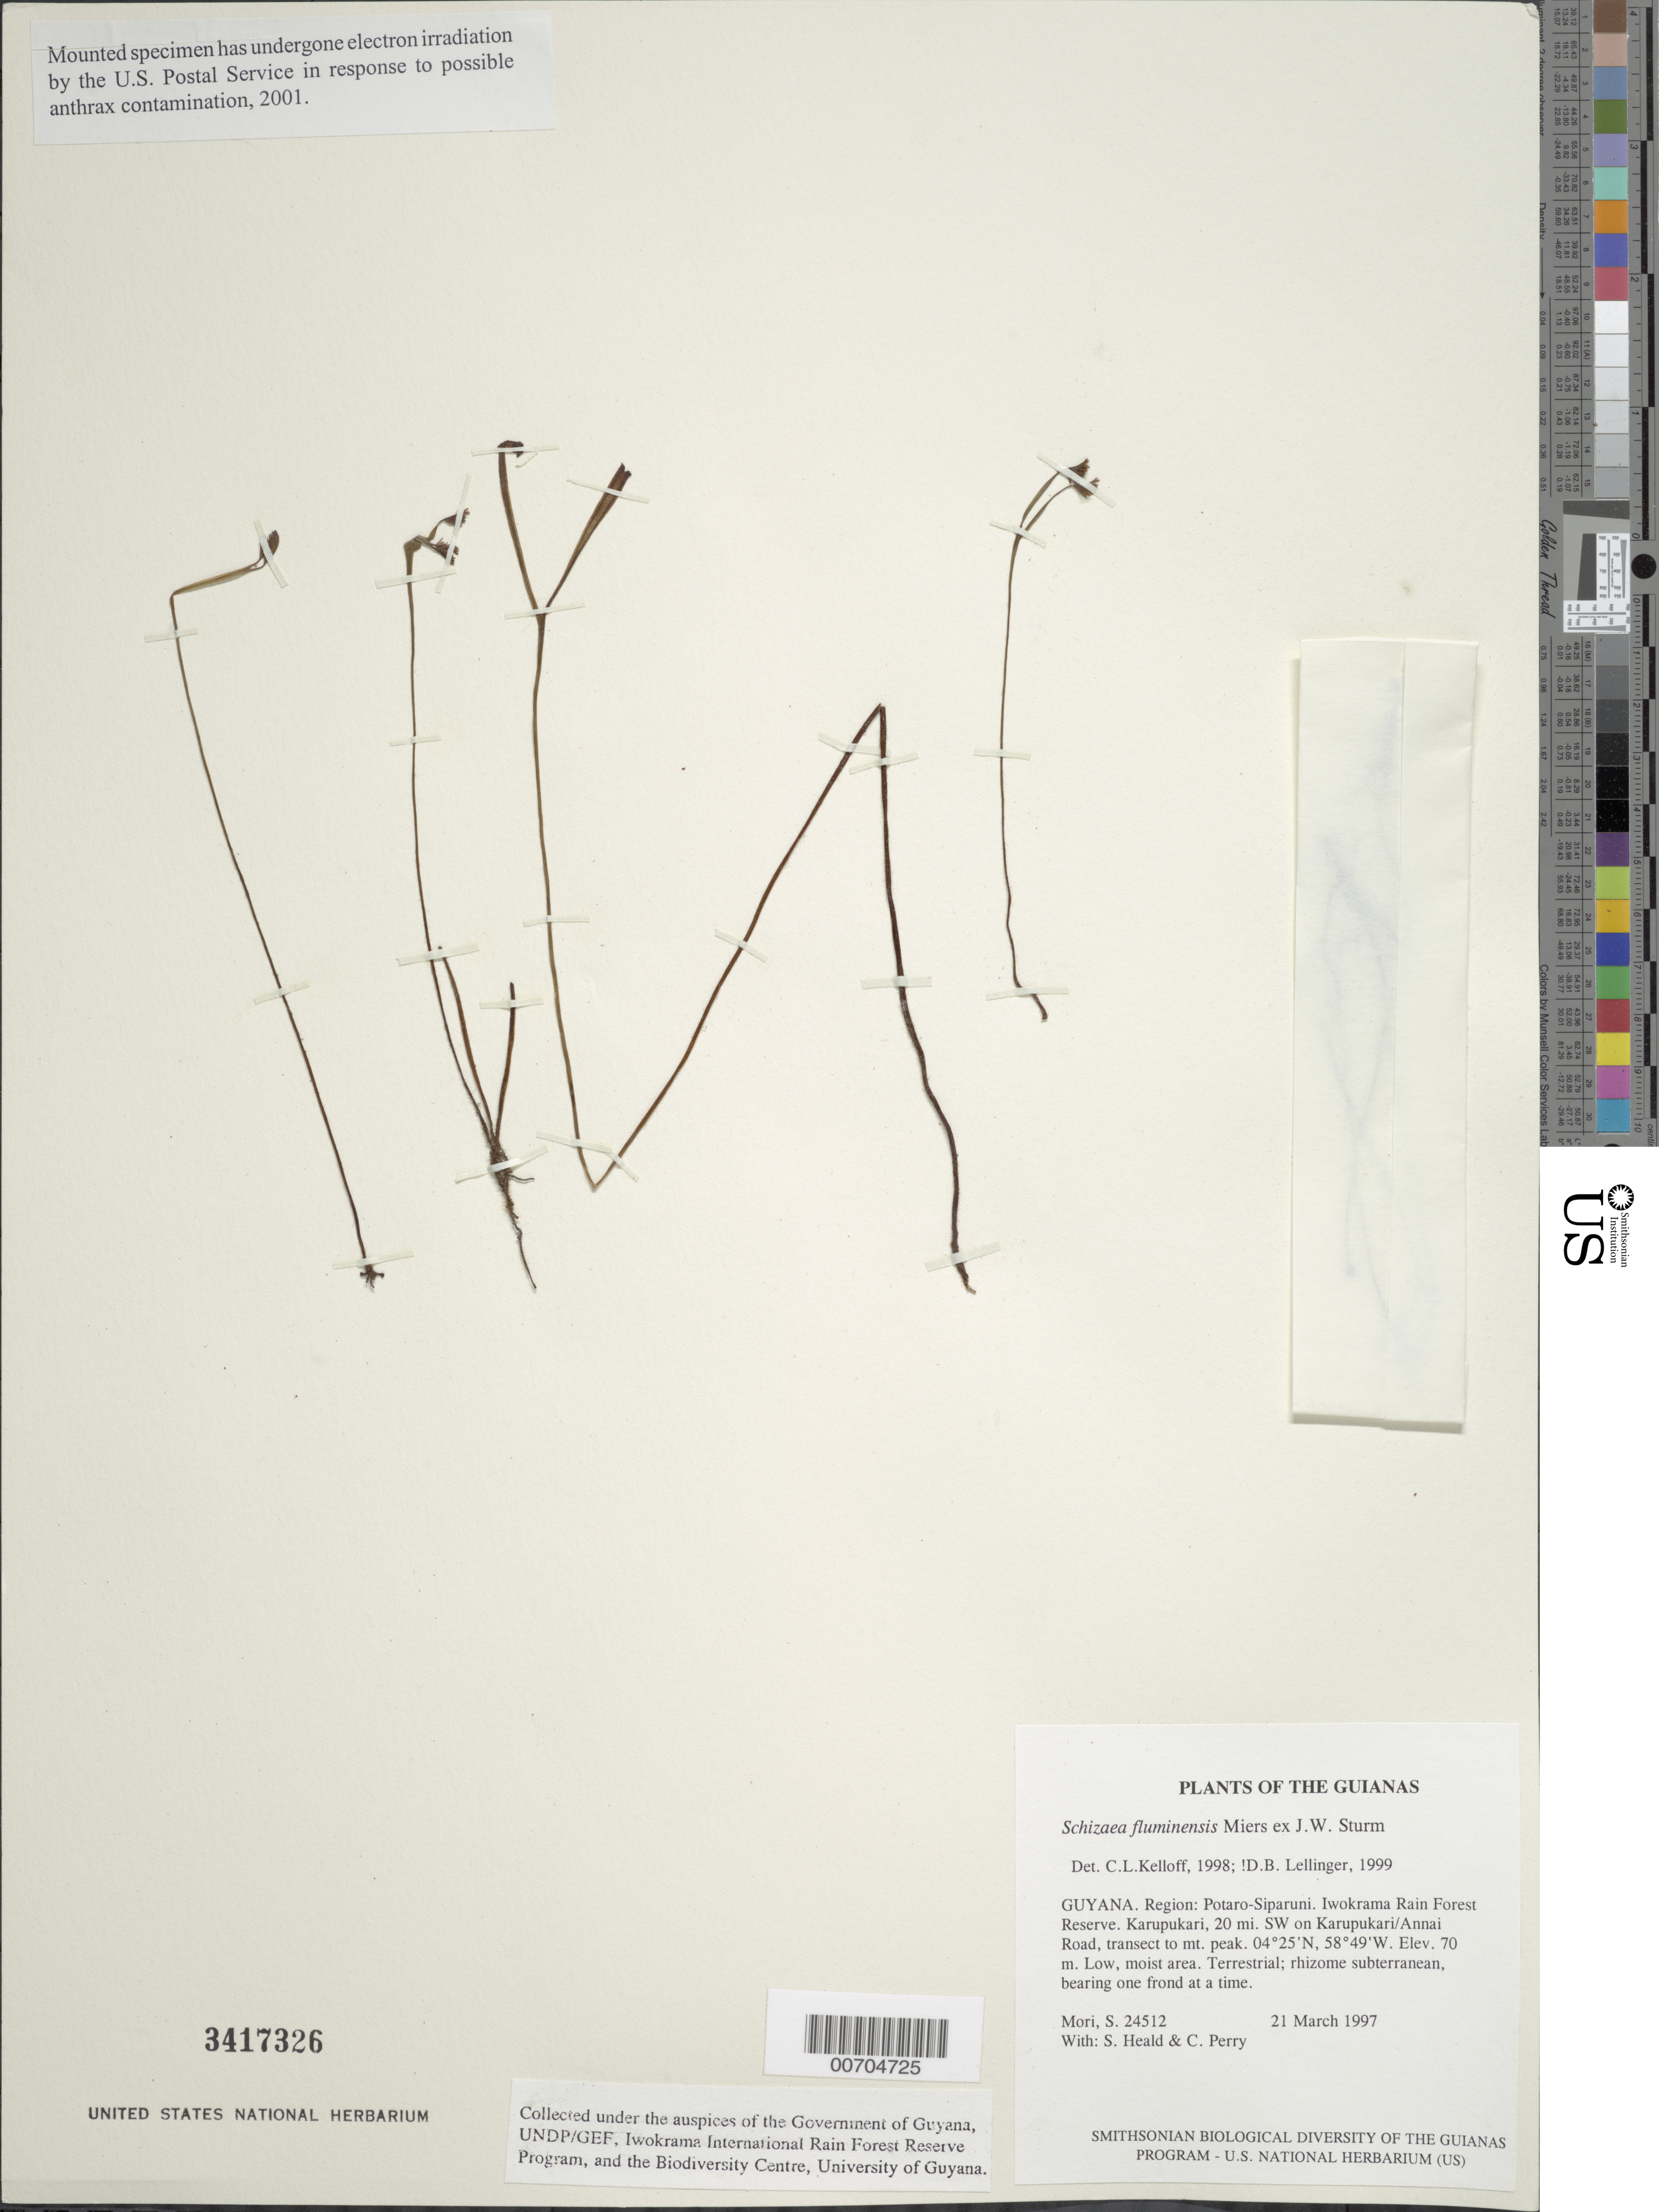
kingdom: Plantae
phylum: Tracheophyta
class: Polypodiopsida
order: Schizaeales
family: Schizaeaceae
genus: Schizaea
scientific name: Schizaea fluminensis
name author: Miers ex J.W. Sturm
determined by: Lellinger, David B., (BOT), Smithsonian Institution - National Museum of Natural History (UNITED STATES)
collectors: S. Mori, S. Heald & C. Perry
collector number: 24512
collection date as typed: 21 March 1997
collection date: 1997-03-21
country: Guyana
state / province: Potaro-Siparuni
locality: Iwokrama Rain Forest Reserve. Karupukari, 20 mi. SW on Karupukari/Annai Road, transect to mt. peak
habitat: Low, moist area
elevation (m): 70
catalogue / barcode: US 3417326